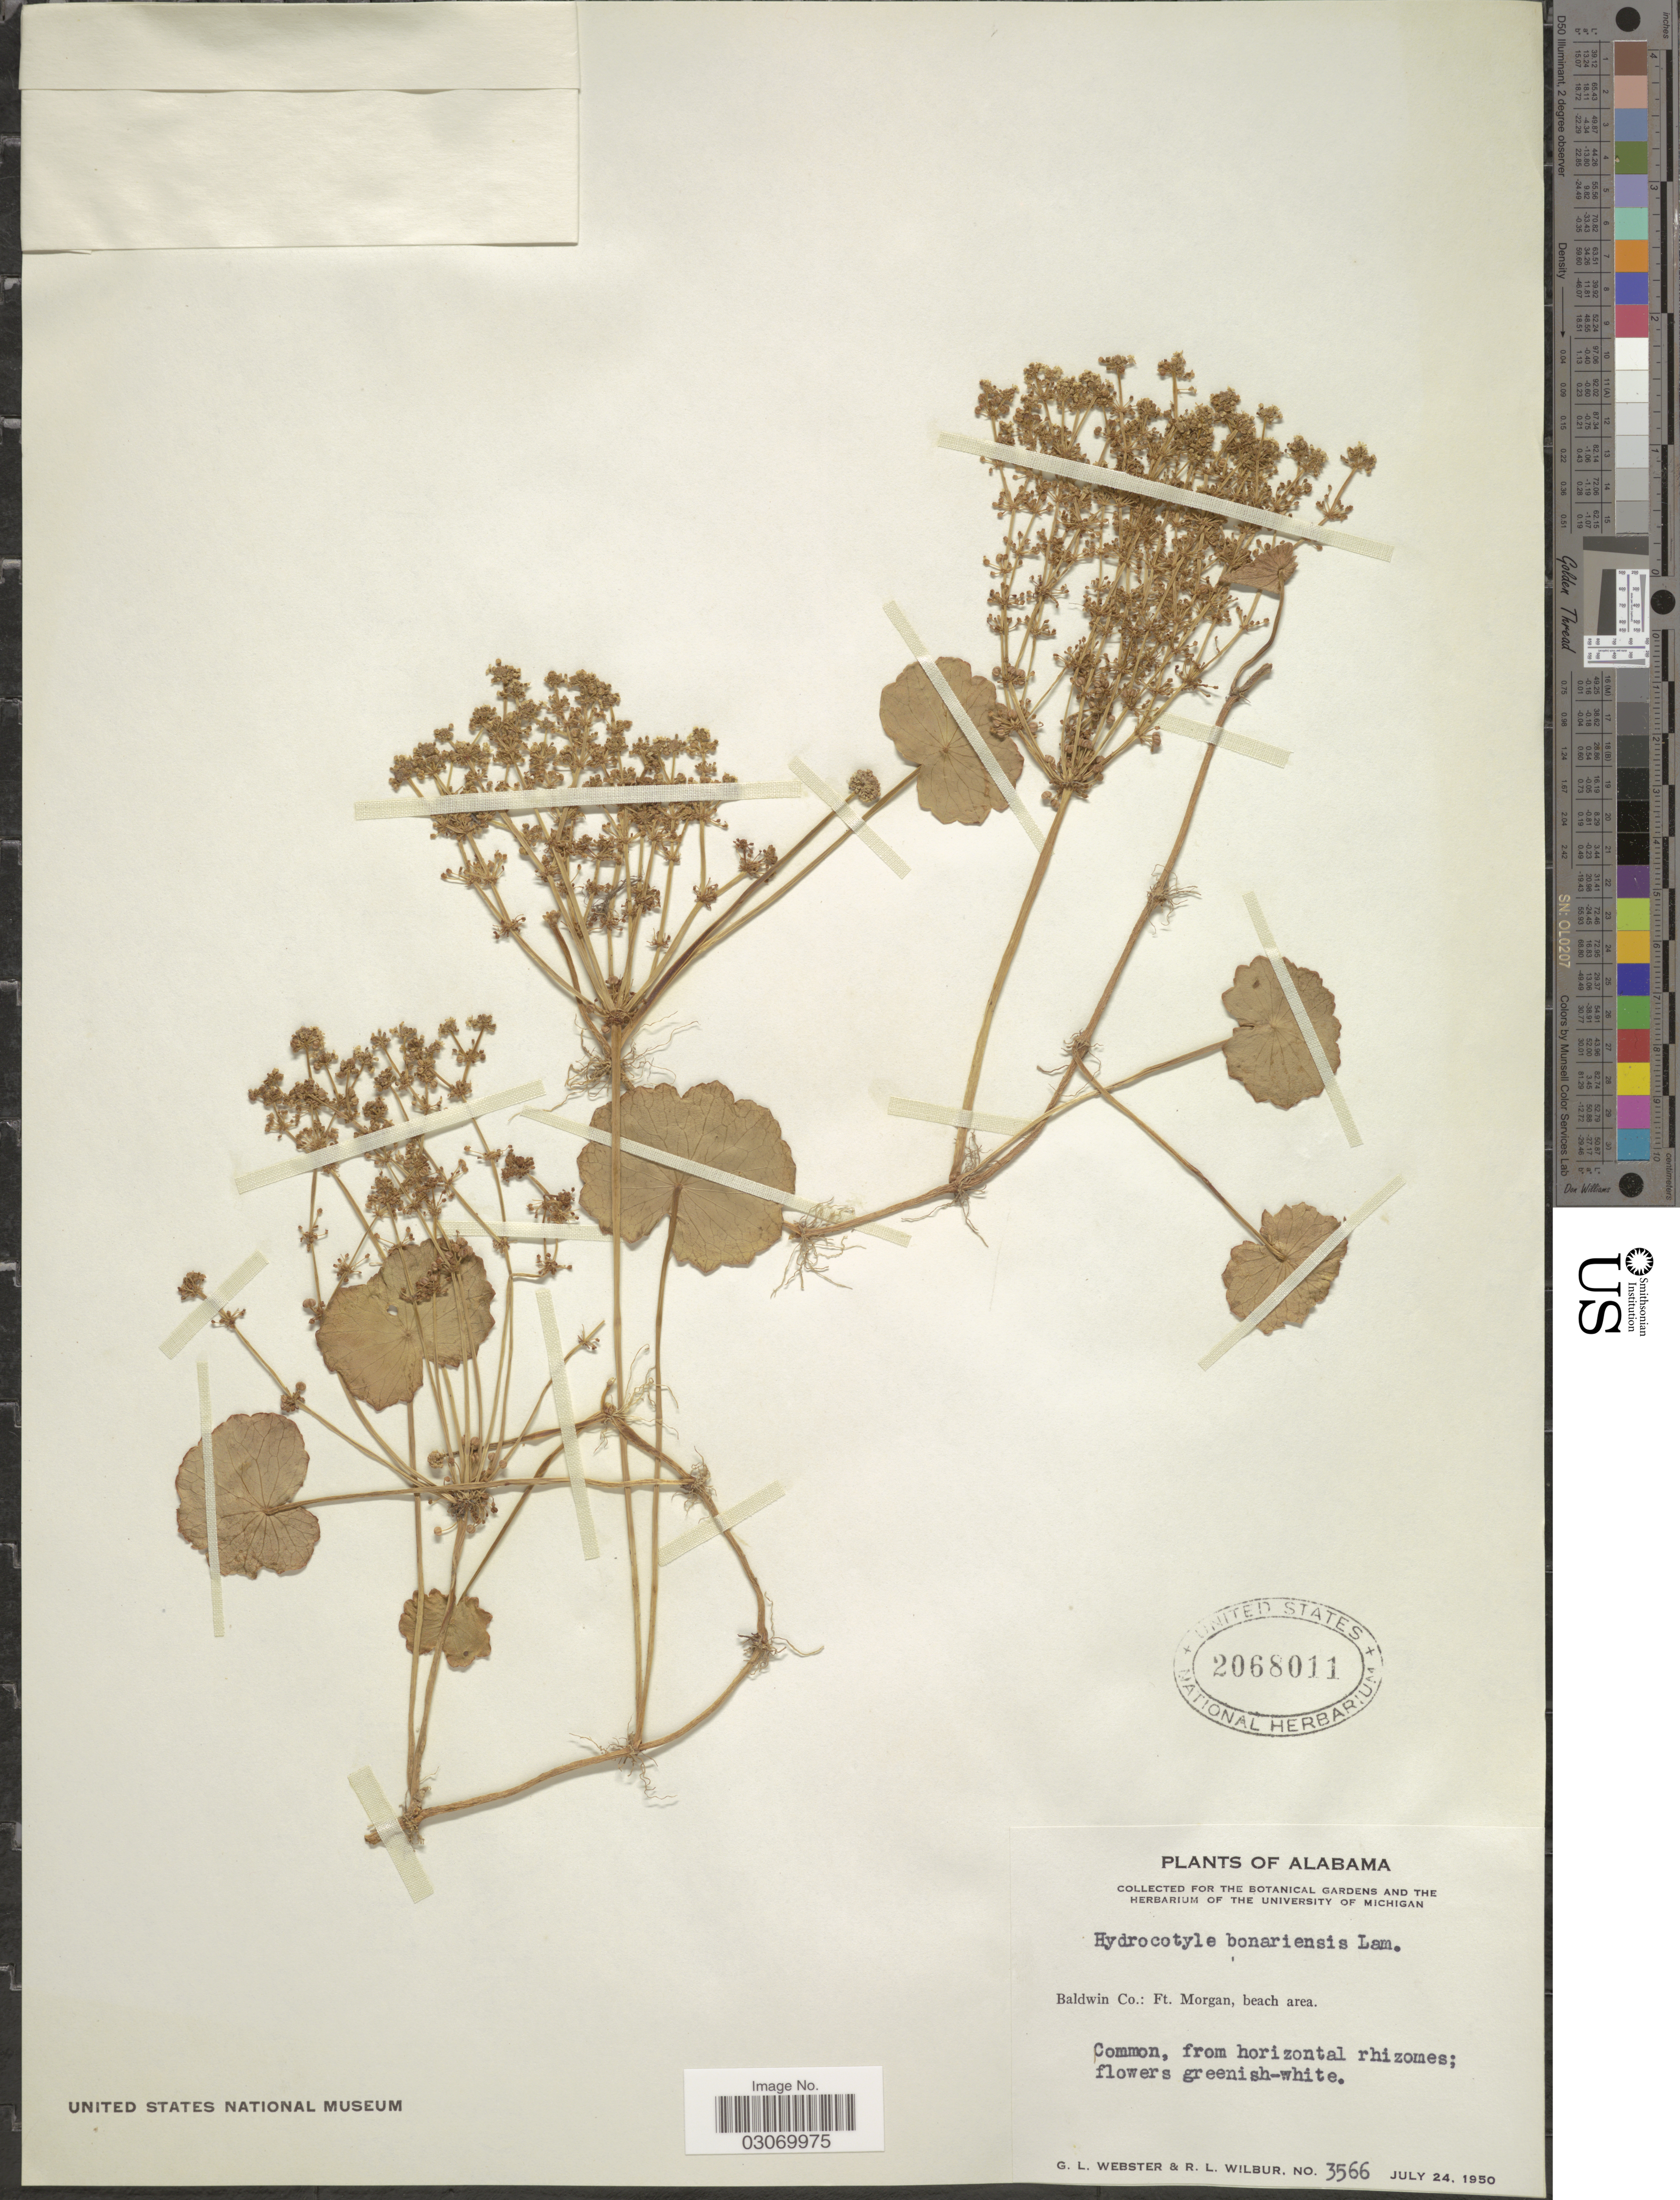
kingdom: Plantae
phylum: Tracheophyta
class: Magnoliopsida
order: Apiales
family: Araliaceae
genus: Hydrocotyle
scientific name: Hydrocotyle bonariensis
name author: Lam.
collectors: G. L. Webster & R. L. Wilbur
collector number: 3566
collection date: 1950-07-24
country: United States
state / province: Alabama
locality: Baldwin Co.: Ft. Morgan, beach area.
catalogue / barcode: US 2068011